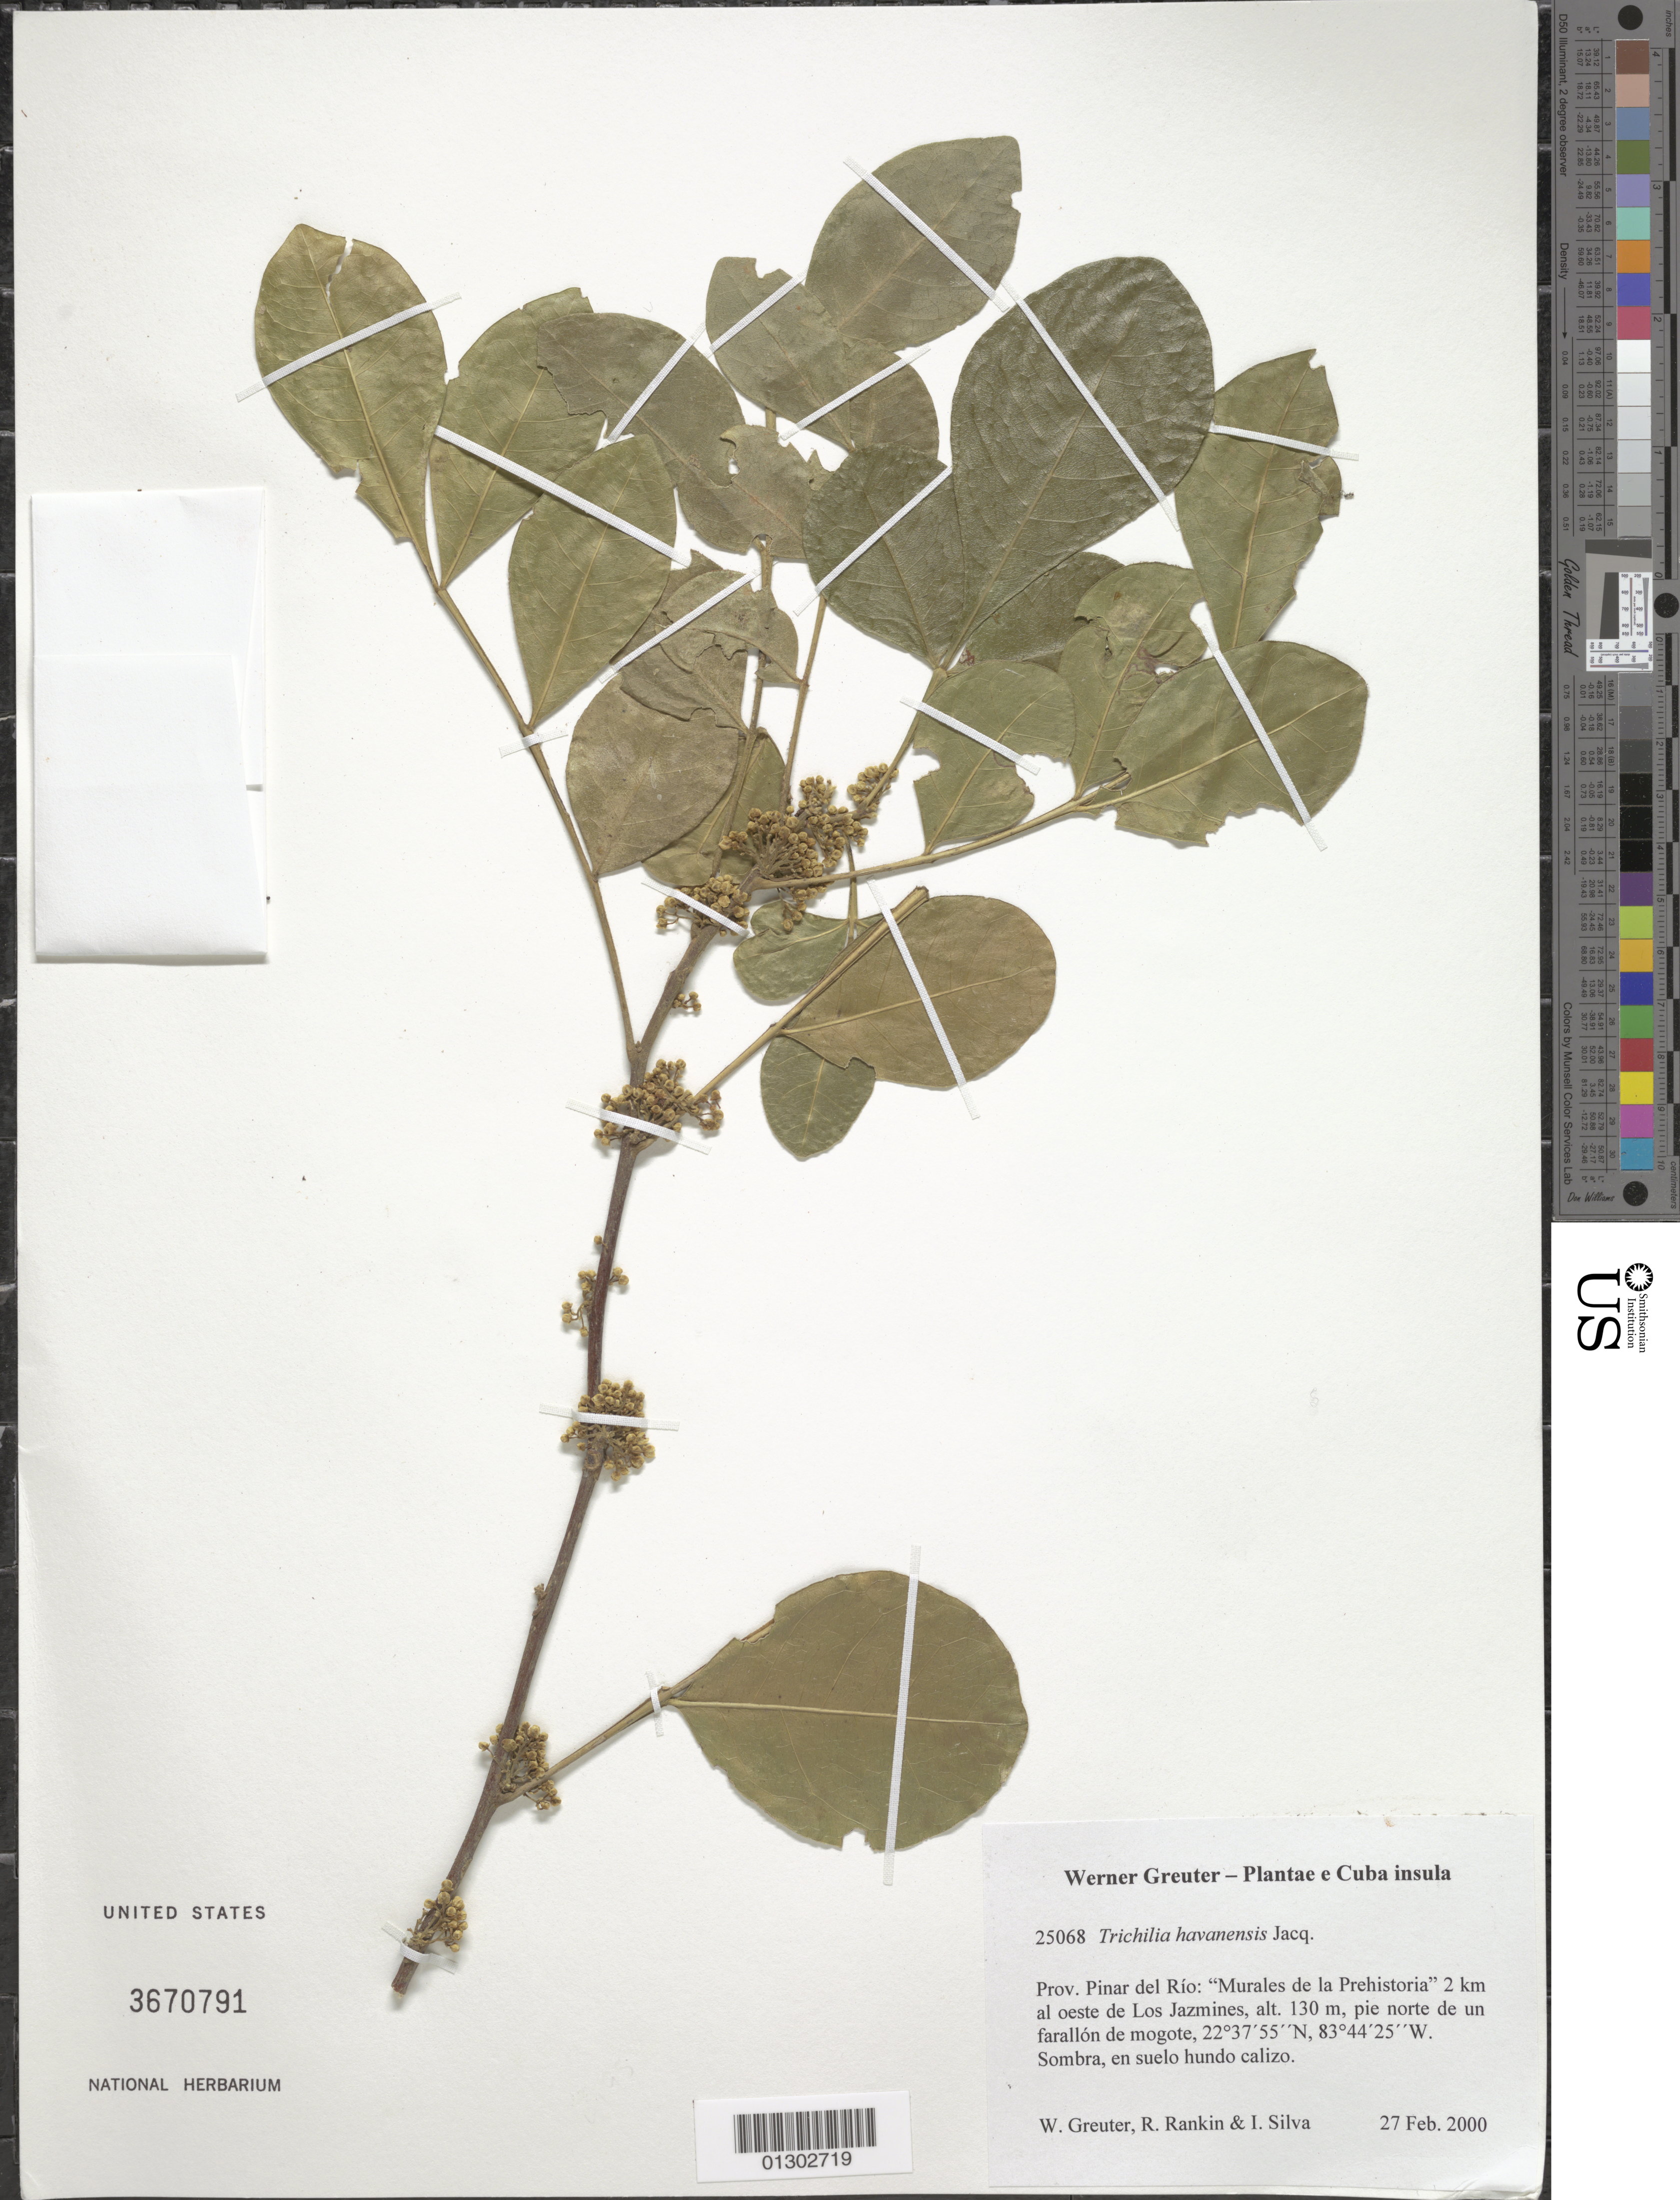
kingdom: Plantae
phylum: Tracheophyta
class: Magnoliopsida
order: Sapindales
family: Meliaceae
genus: Trichilia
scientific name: Trichilia havanensis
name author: Jacq.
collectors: W. R. Greuter, R. Rankin Rodriguez & I. Silva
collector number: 25068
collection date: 2000-02-27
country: Cuba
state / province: Pinar del Rio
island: Cuba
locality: "Murales de la Prehistoria", 2 km al oeste de Los Jazmines. Pie norte de un farallón de mogote.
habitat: Sombra, en suelo hundo calizo.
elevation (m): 130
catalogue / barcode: US 3670791